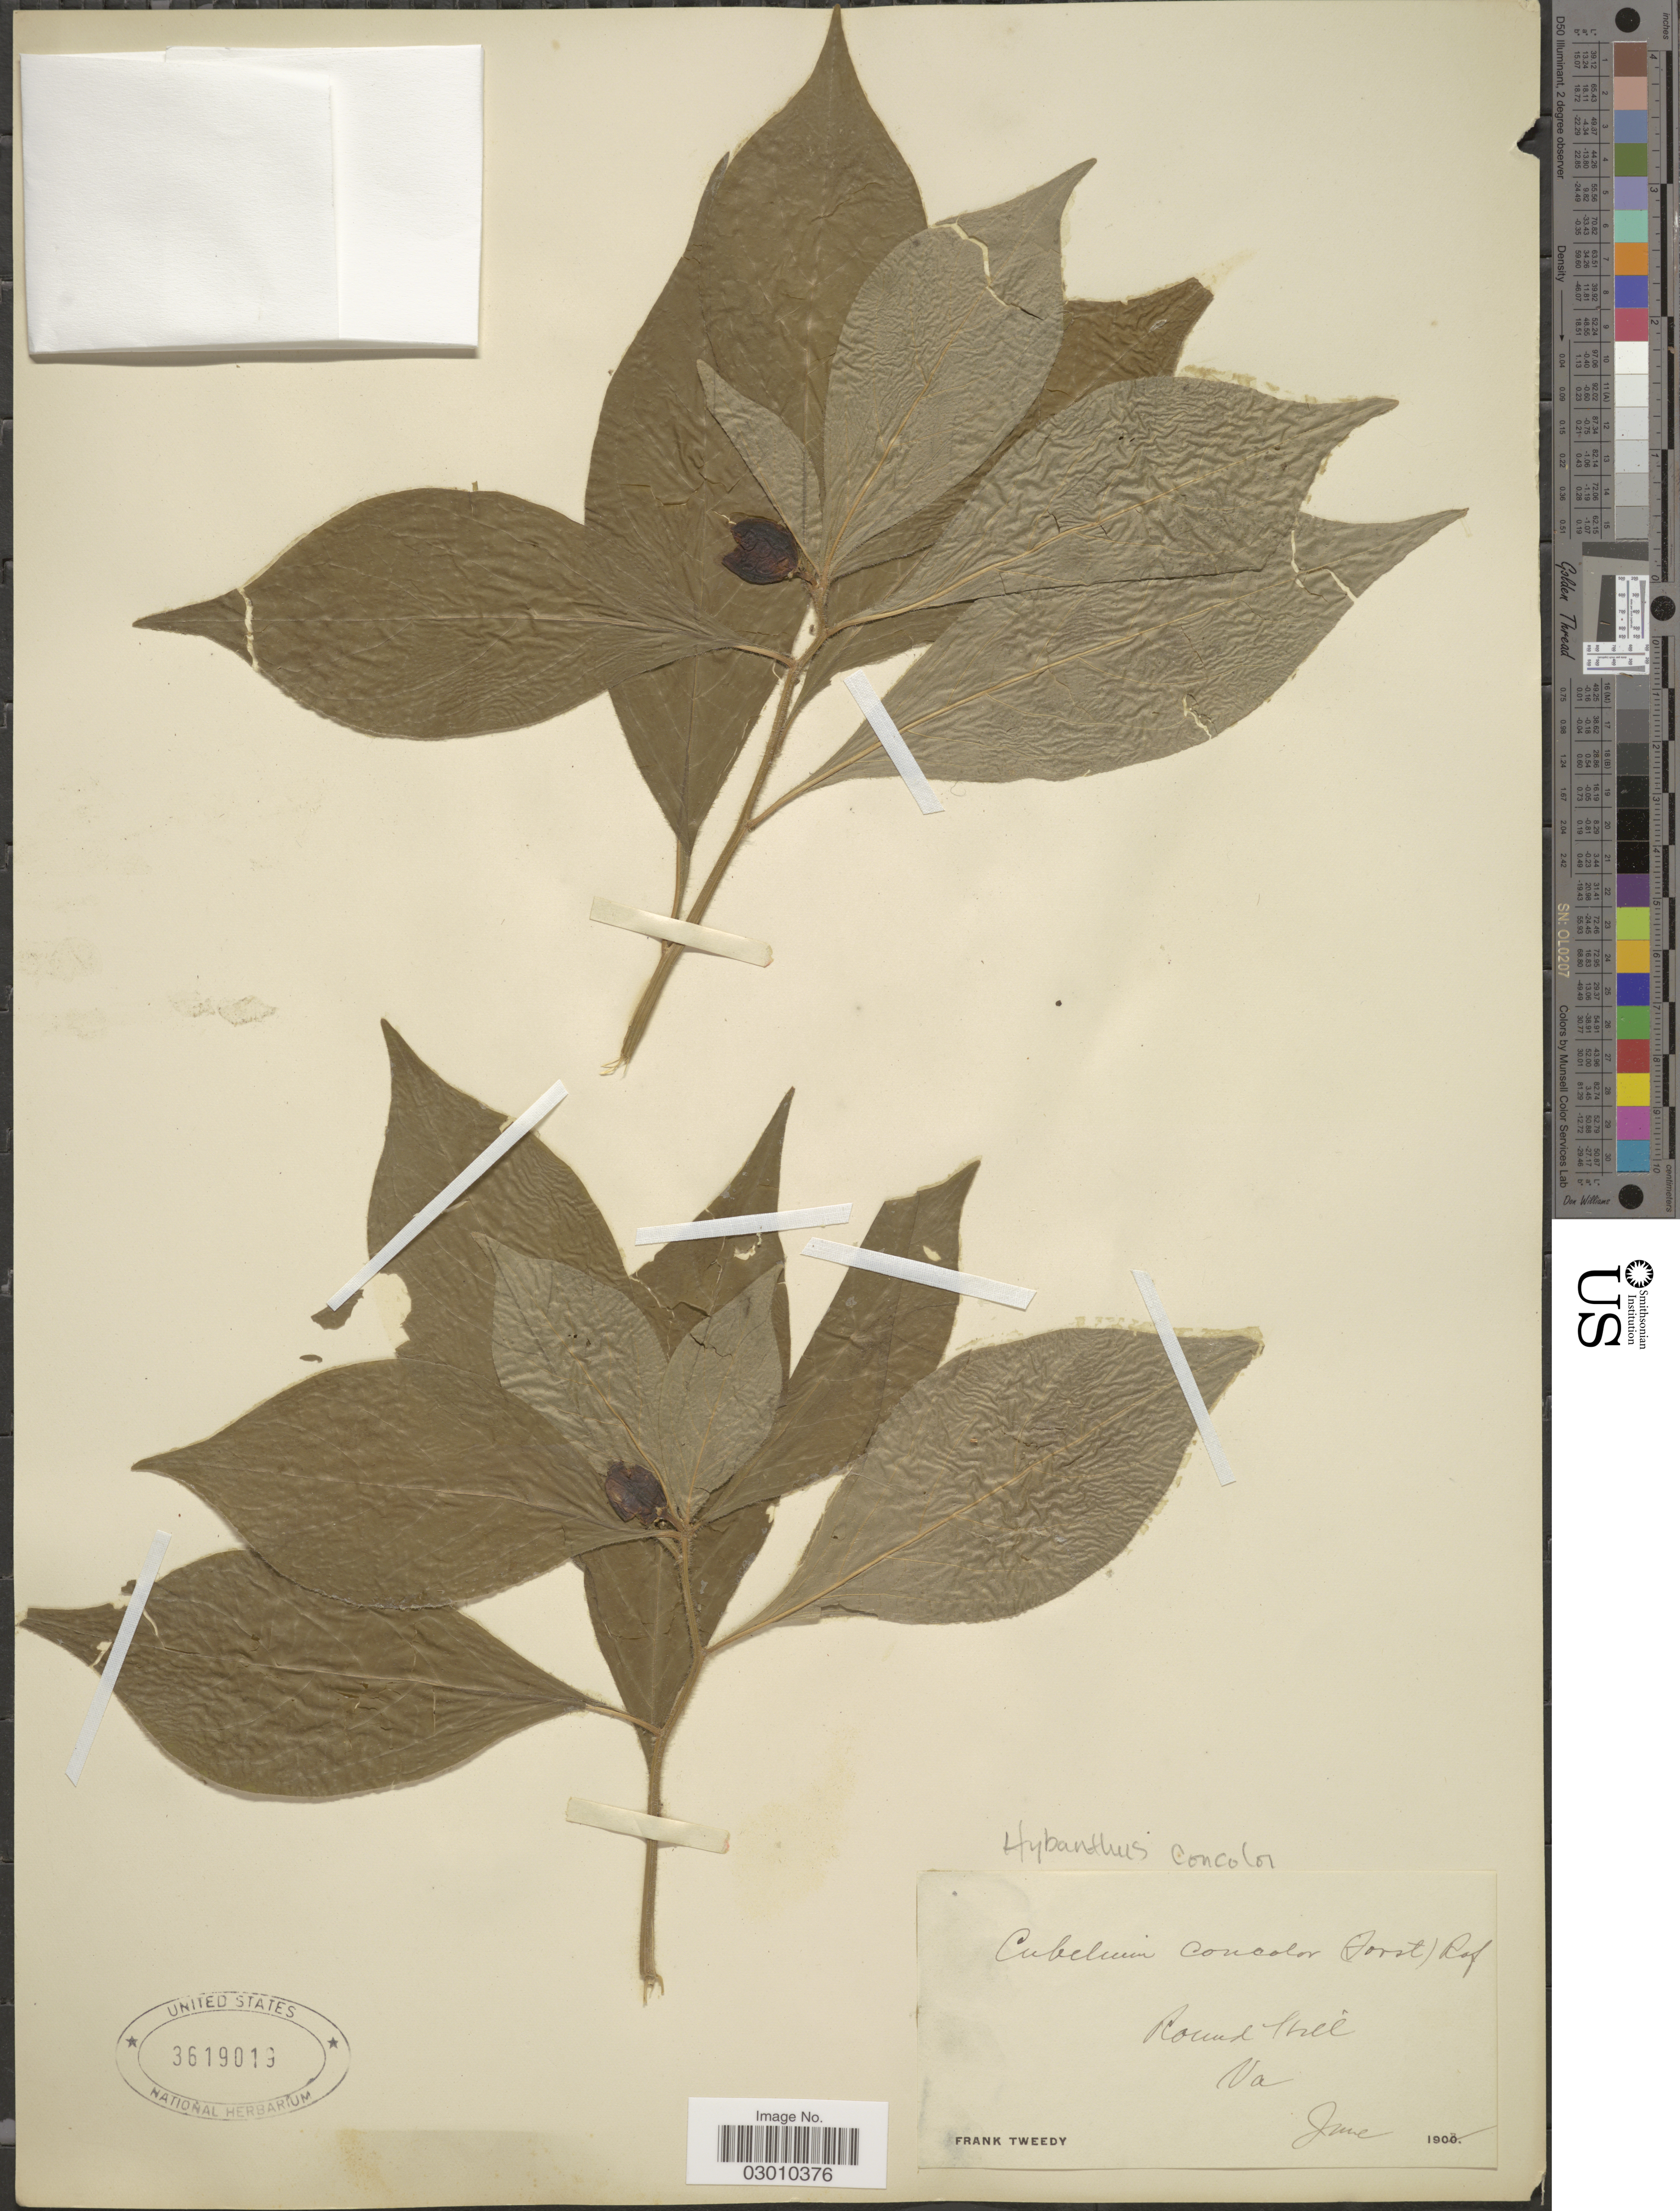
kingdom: Plantae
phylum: Tracheophyta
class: Magnoliopsida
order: Malpighiales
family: Violaceae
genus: Cubelium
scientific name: Cubelium concolor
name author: (T.F. Forst.) Raf. ex Britton & A. Br.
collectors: F. Tweedy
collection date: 1902-06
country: United States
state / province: Virginia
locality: Round Hill.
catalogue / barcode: US 3619019